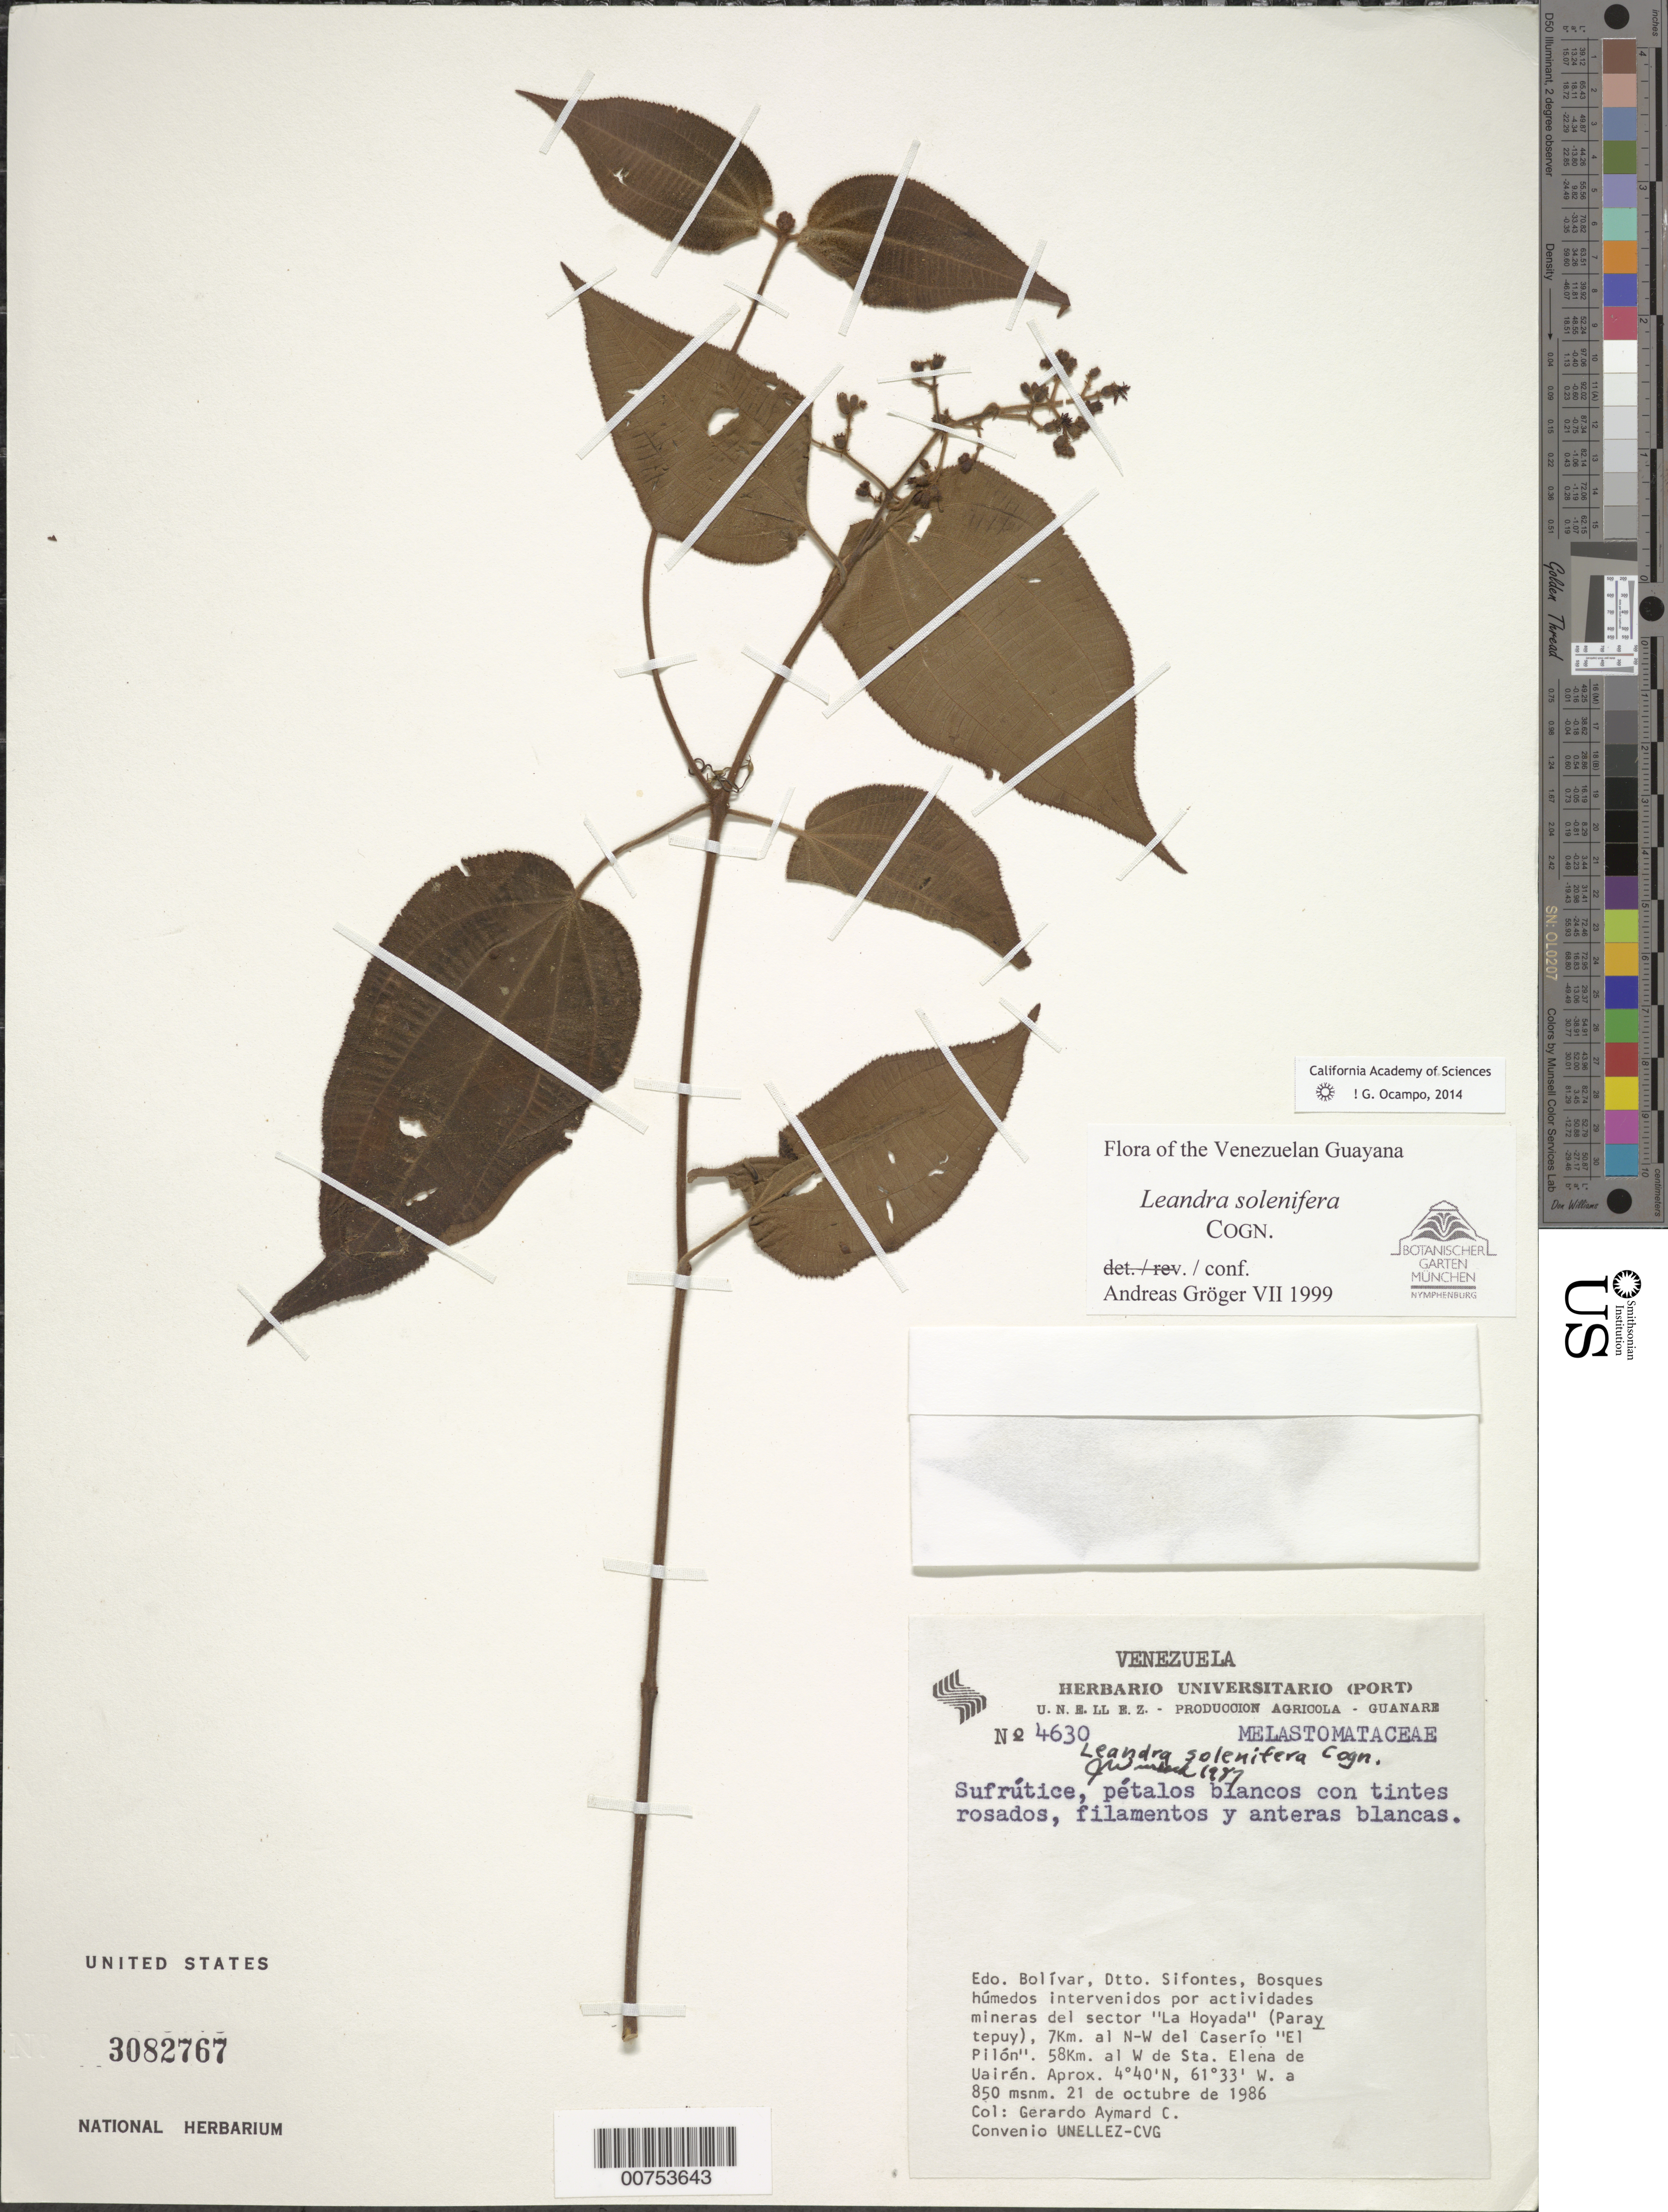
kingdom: Plantae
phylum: Tracheophyta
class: Magnoliopsida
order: Myrtales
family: Melastomataceae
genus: Leandra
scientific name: Leandra solenifera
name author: Cogn.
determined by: Gröger, A.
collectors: G. A. Aymard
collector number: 4630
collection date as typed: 21-Oct-86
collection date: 1986-10-21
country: Venezuela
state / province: Bolívar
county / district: Sifontes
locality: Caserío "El Piló", 7 km NW of, 58 km W of Sta. Elena de Uairén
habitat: Wet forest, in mining area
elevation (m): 850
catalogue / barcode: US 3082767